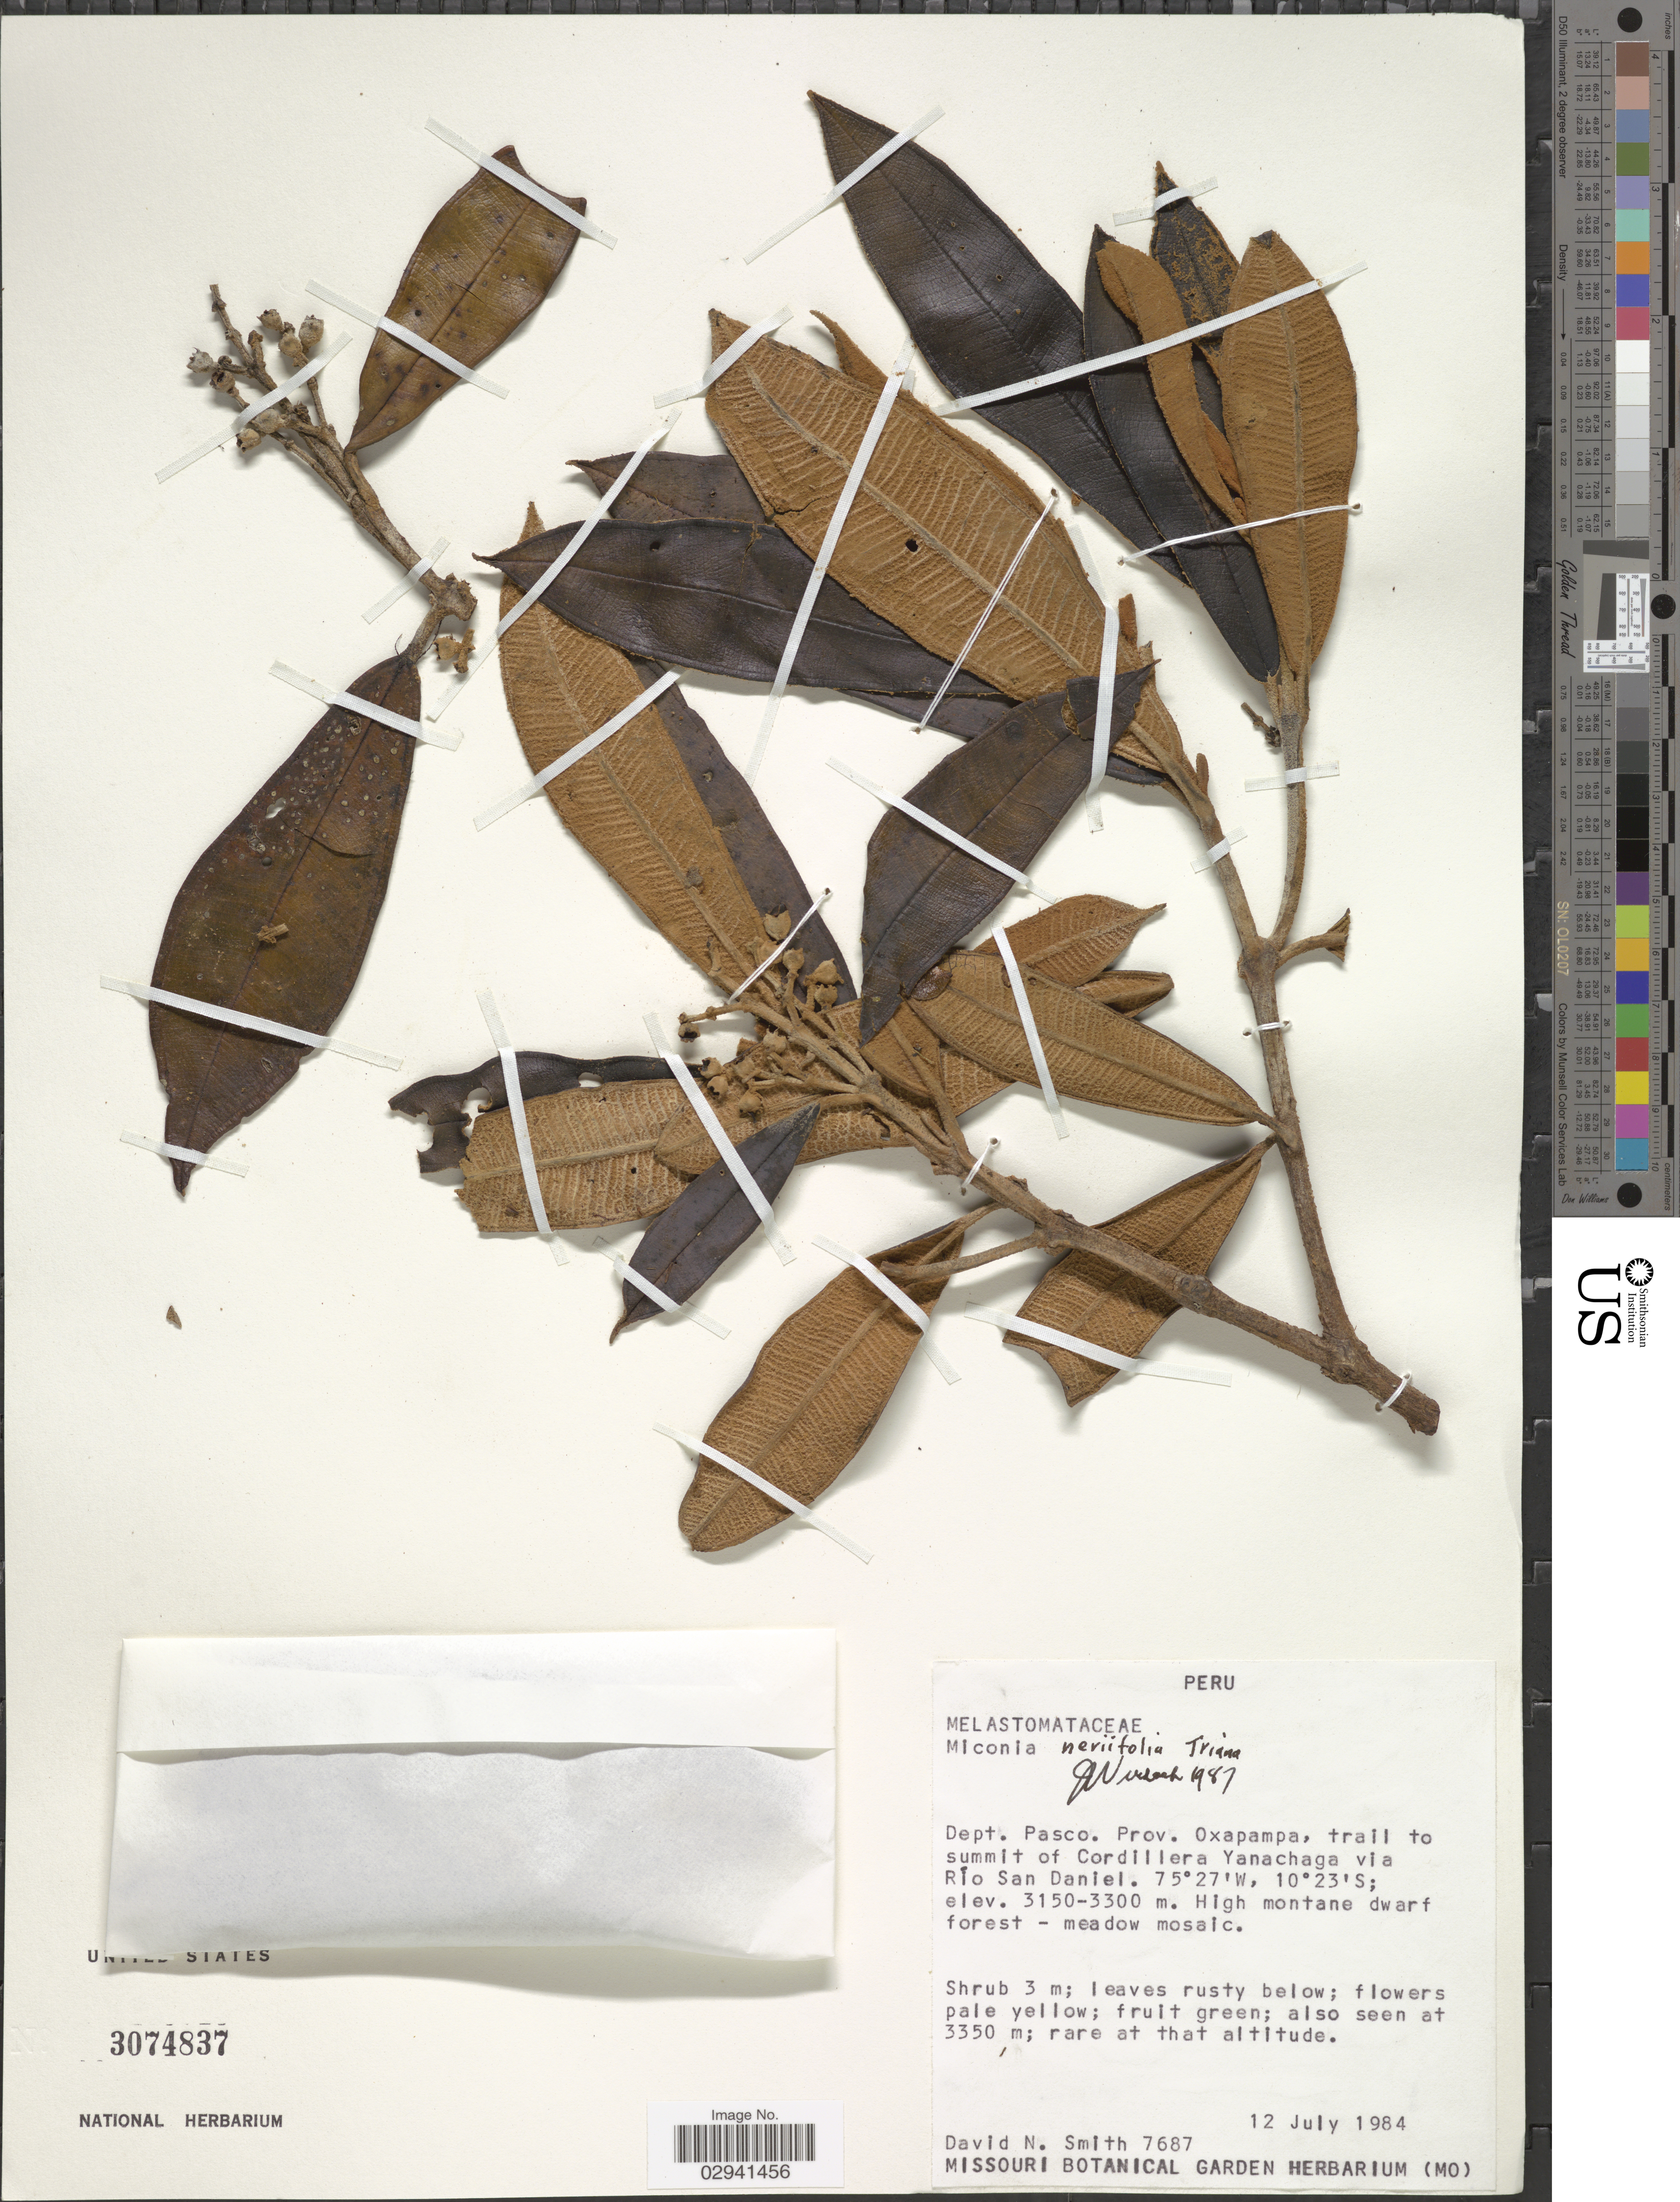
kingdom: Plantae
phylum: Tracheophyta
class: Magnoliopsida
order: Myrtales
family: Melastomataceae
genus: Miconia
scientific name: Miconia neriifolia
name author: Triana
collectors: D. Smith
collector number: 7687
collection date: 1984-07-12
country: Peru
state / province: Pasco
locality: Dept. Pasco, Prov. Oxapampa, trail to summit of Cordillera Yanachaga via Río San Daniel.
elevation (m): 3150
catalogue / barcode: US 3074837